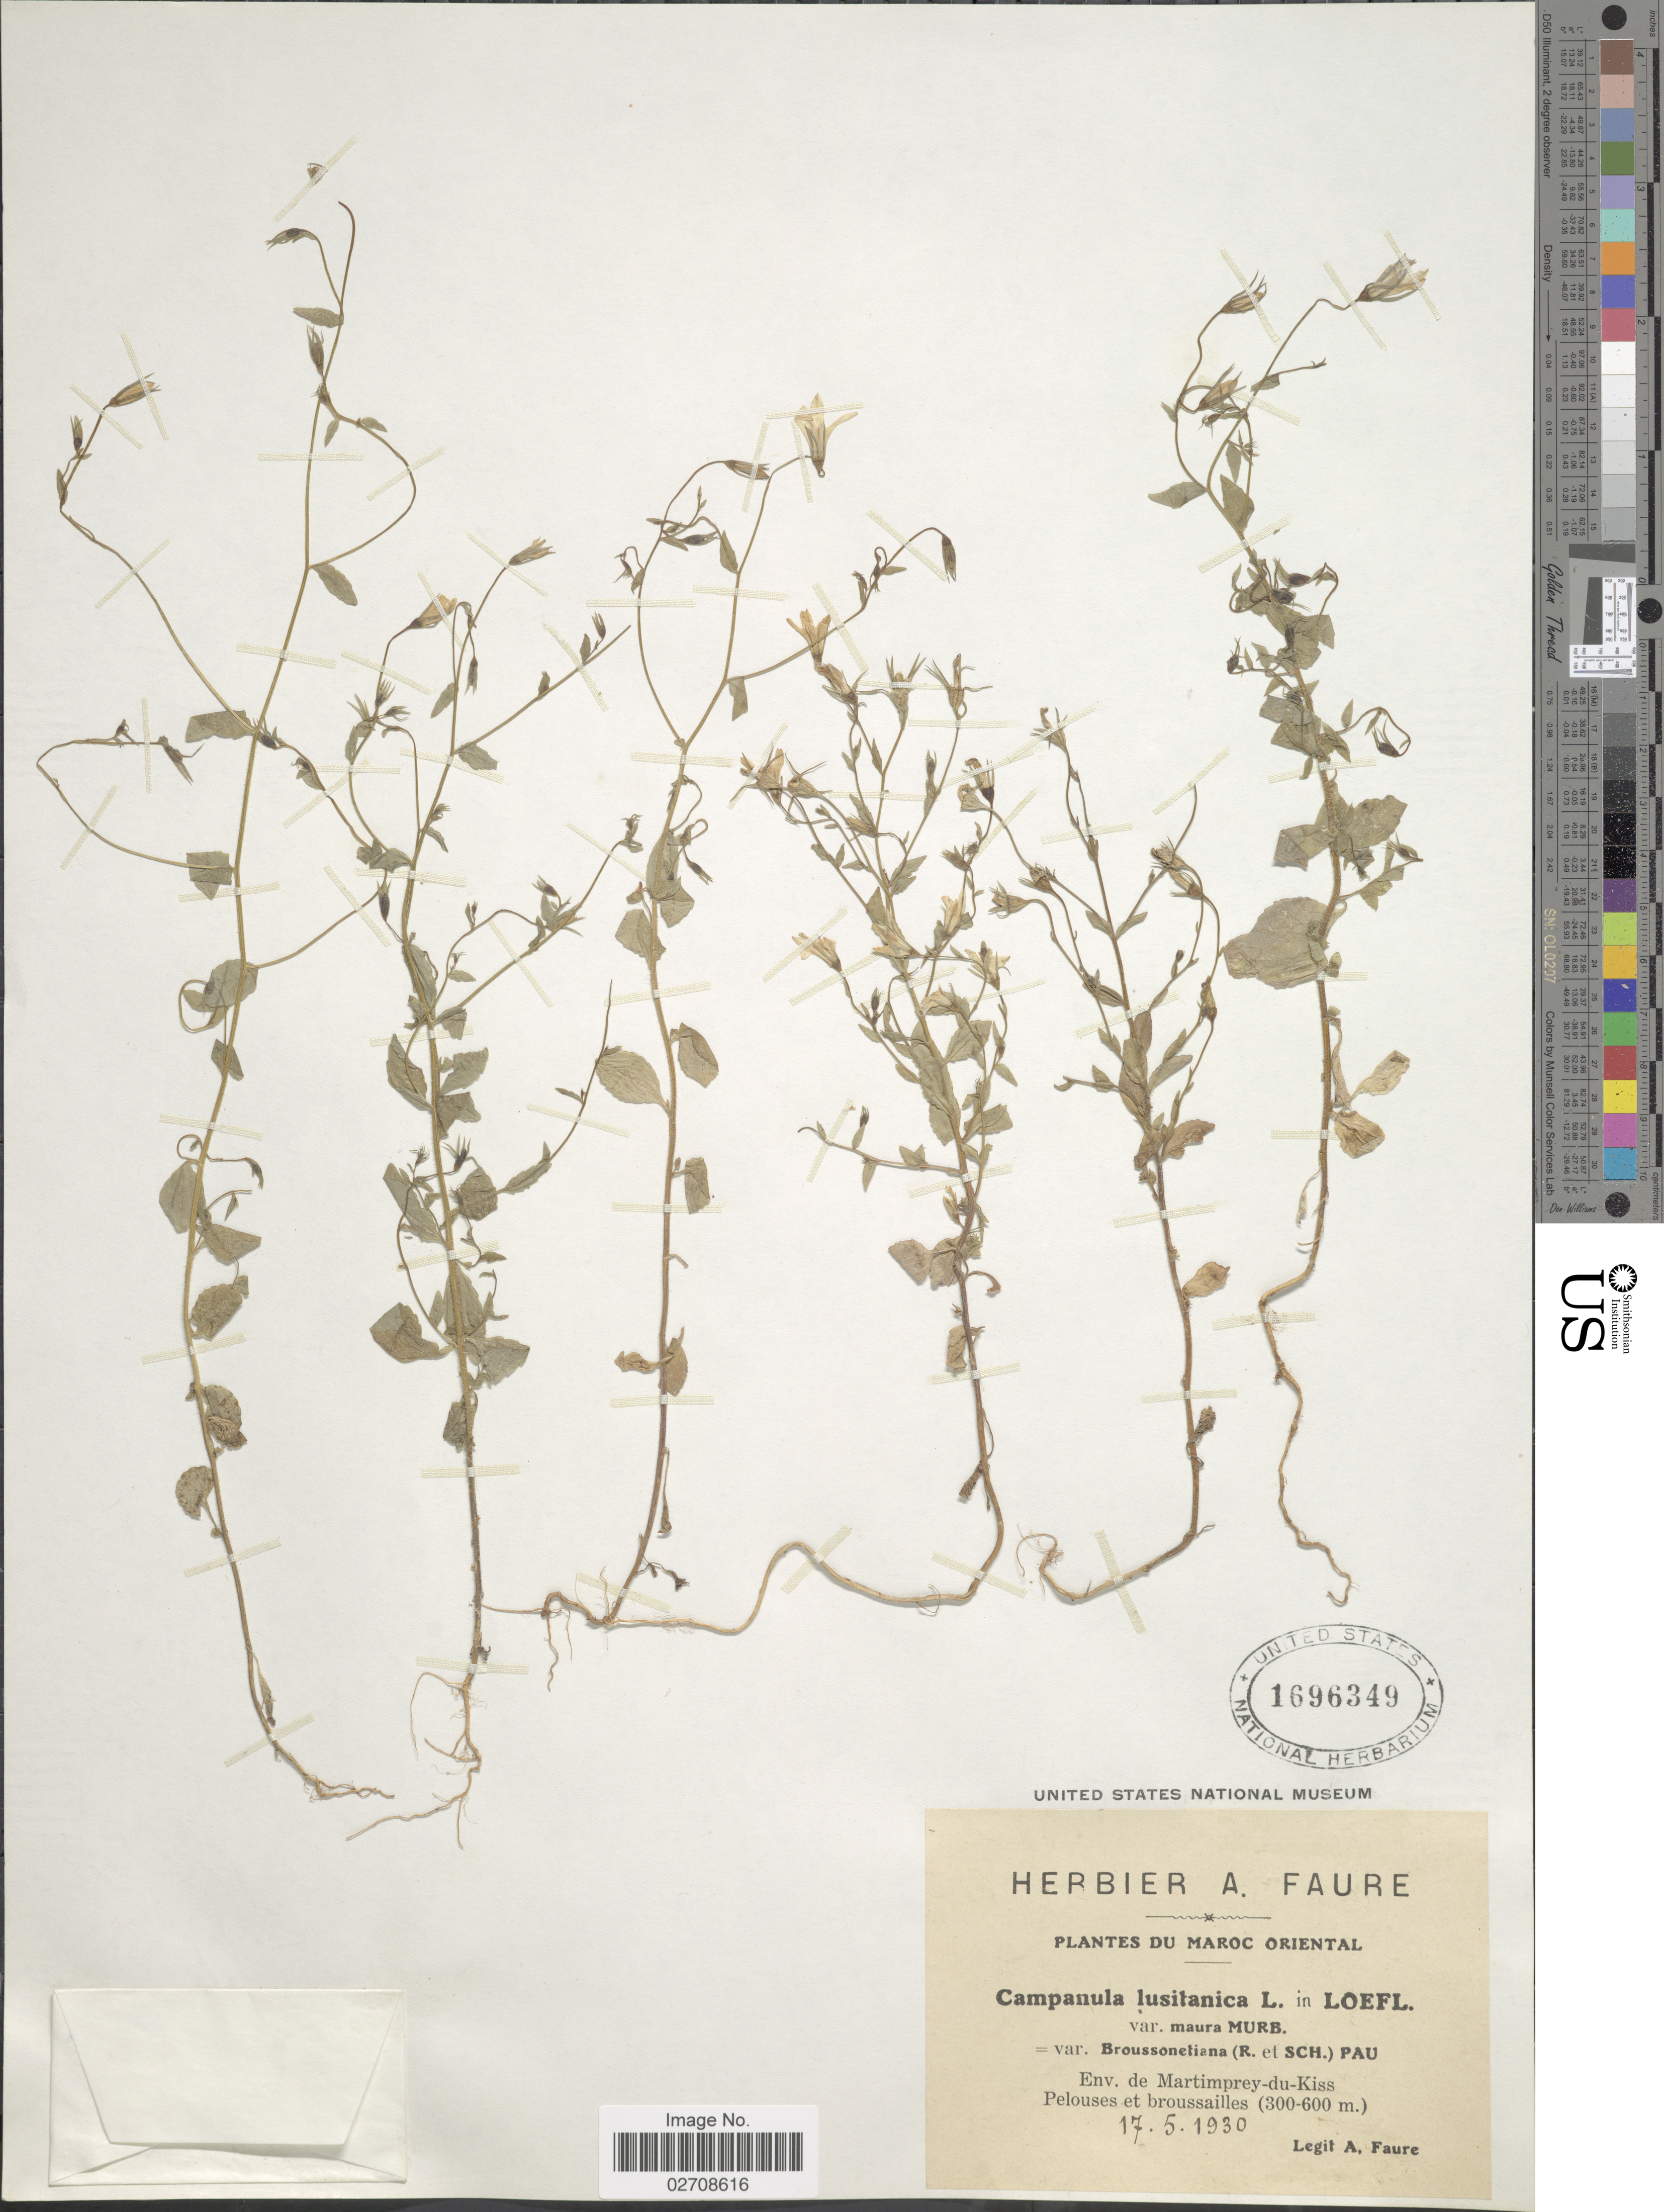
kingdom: Plantae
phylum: Tracheophyta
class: Magnoliopsida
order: Asterales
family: Campanulaceae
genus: Campanula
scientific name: Campanula lusitanica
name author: L.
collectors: A. Faure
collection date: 1930-05-17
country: Morocco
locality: Du Maroc Oriental, Env. de Martimprey-du-Kiss, Pelouses et broussailles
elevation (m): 300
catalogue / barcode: US 1696349